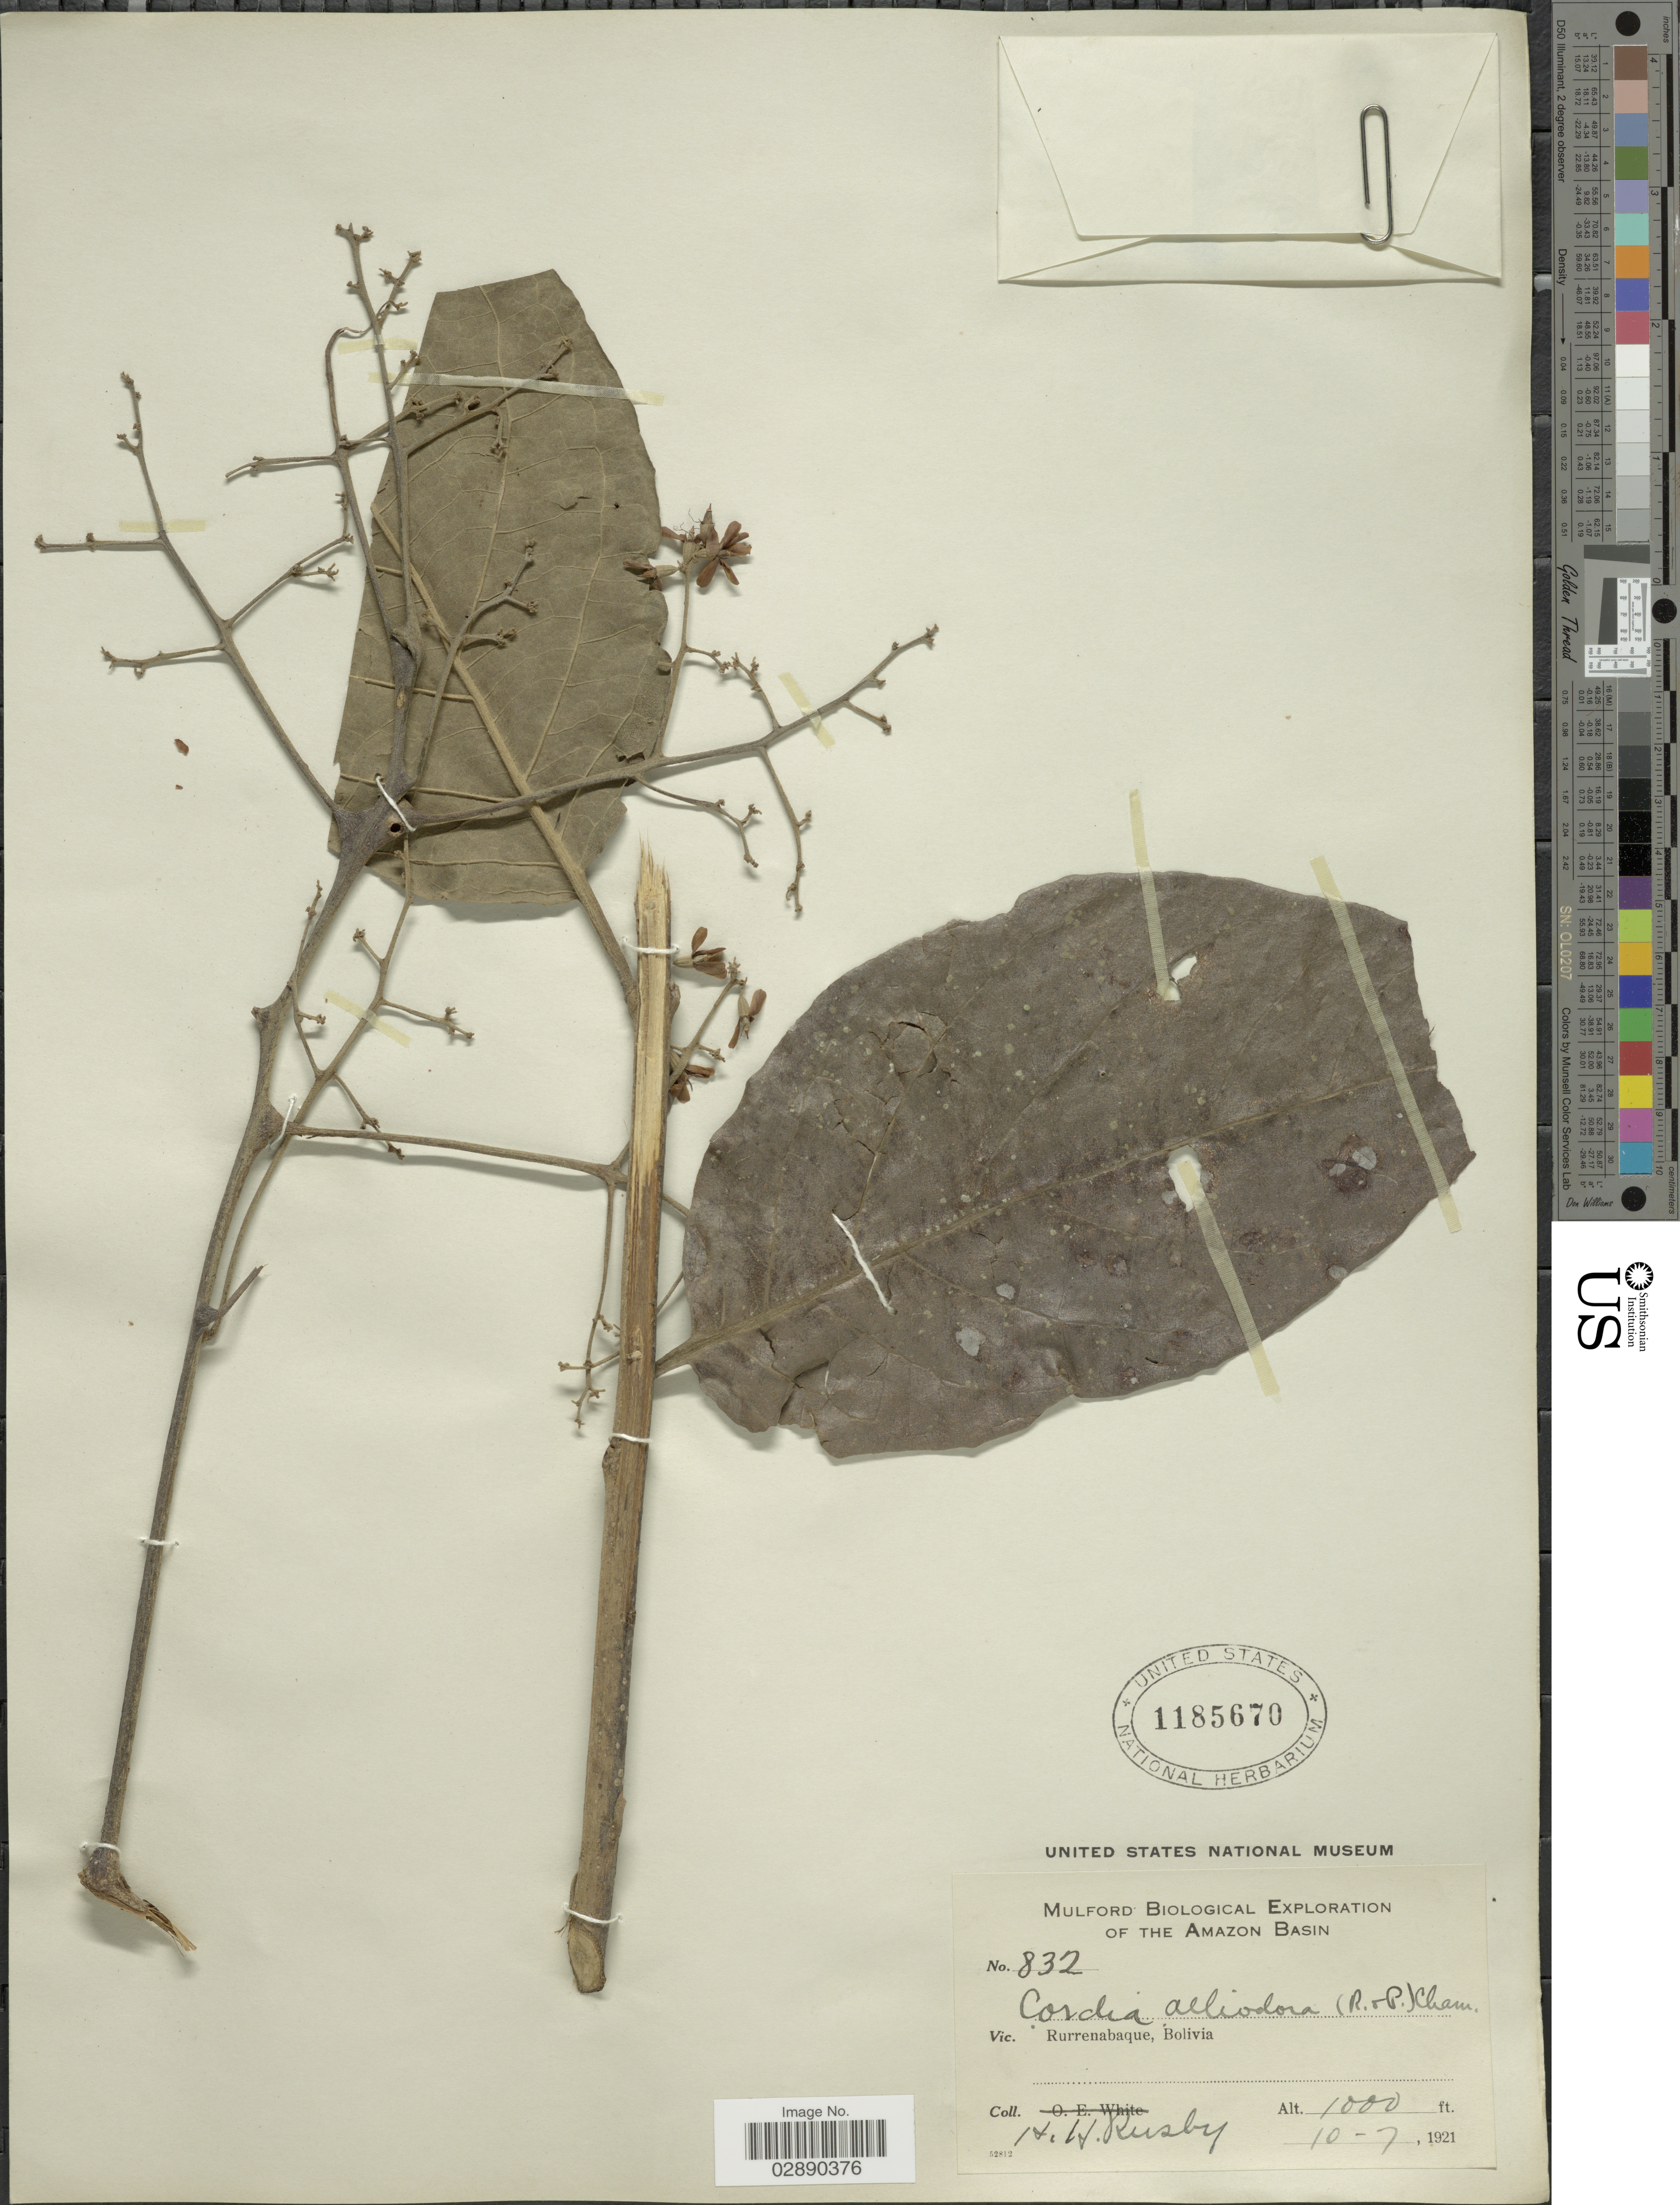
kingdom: Plantae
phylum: Tracheophyta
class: Magnoliopsida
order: Boraginales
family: Cordiaceae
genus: Cordia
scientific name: Cordia alliodora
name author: (Ruiz & Pav.) Oken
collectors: H. H. Rusby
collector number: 832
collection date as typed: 10-7-1921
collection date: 1921-10-07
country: Bolivia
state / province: Beni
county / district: José Ballivián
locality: Rurrenabaque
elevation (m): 305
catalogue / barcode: US 1185670